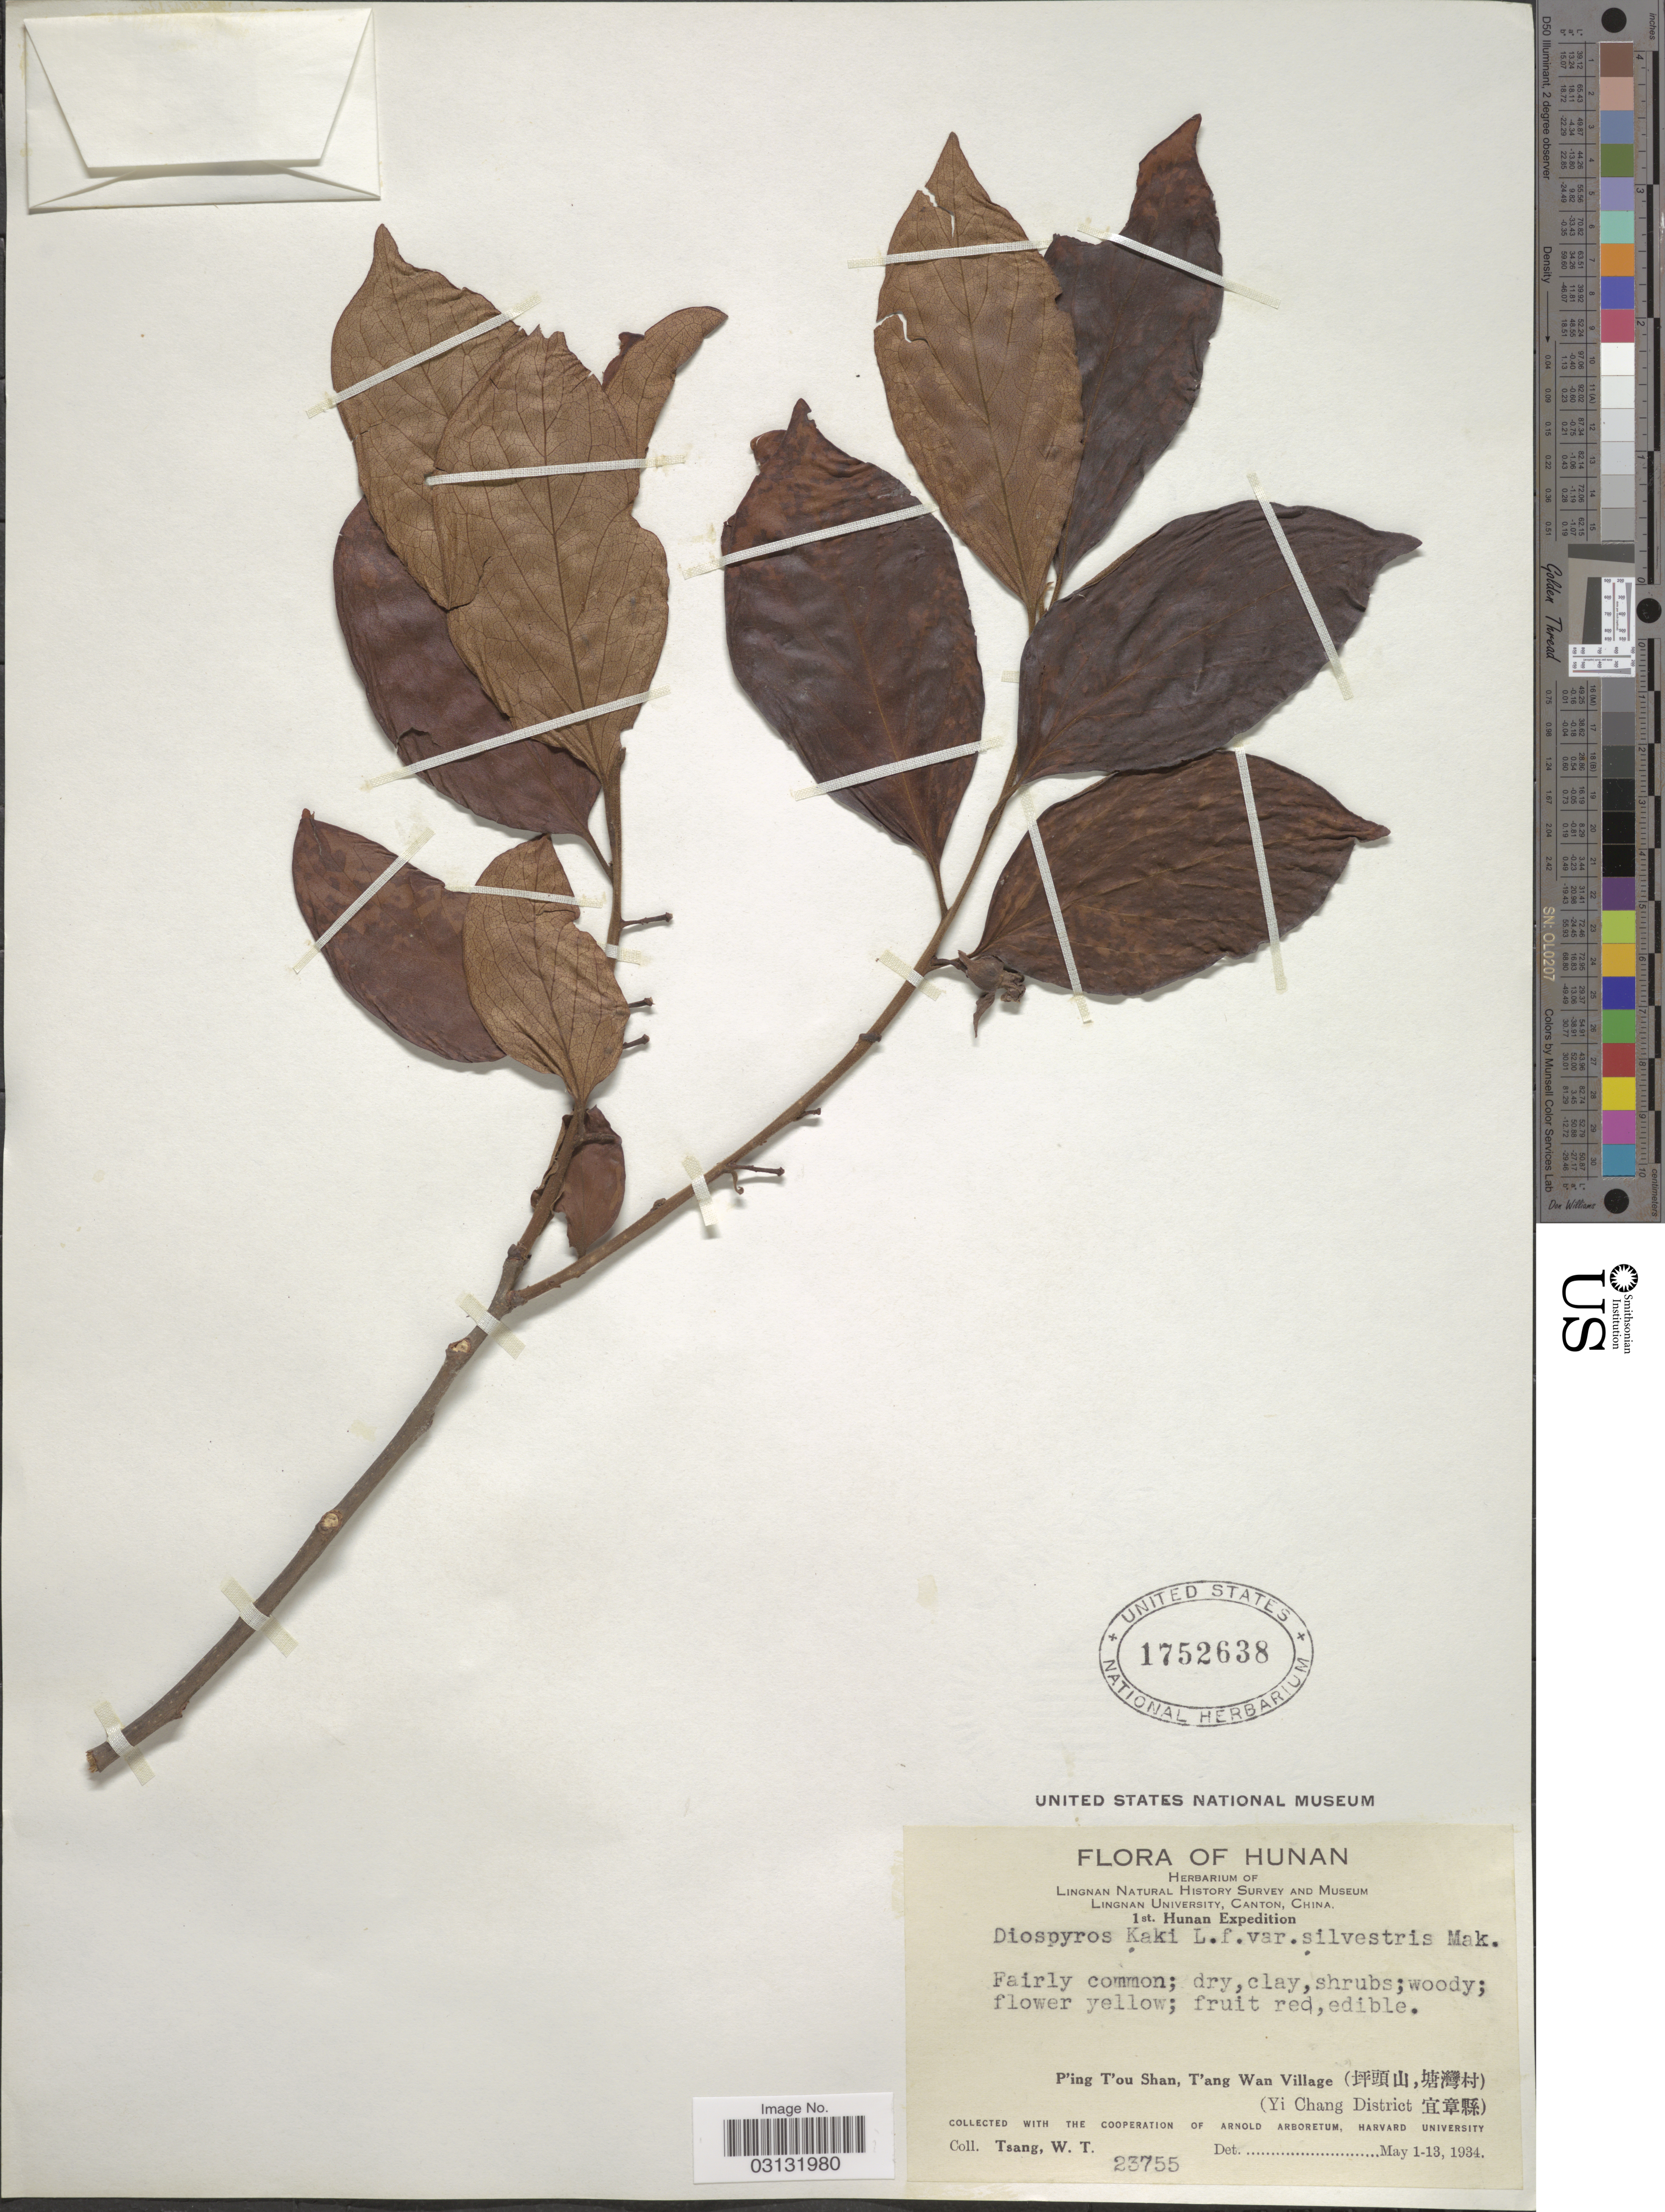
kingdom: Plantae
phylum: Tracheophyta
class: Magnoliopsida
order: Ericales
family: Ebenaceae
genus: Diospyros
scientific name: Diospyros kaki var. silvestris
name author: Makino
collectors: W. T. Tsang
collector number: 23755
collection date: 1934-05-01/1934-05-13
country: China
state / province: Hunan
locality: P'ing T'ou Shan, T'ang Wan Village. (Yi Chang District).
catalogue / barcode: US 1752638